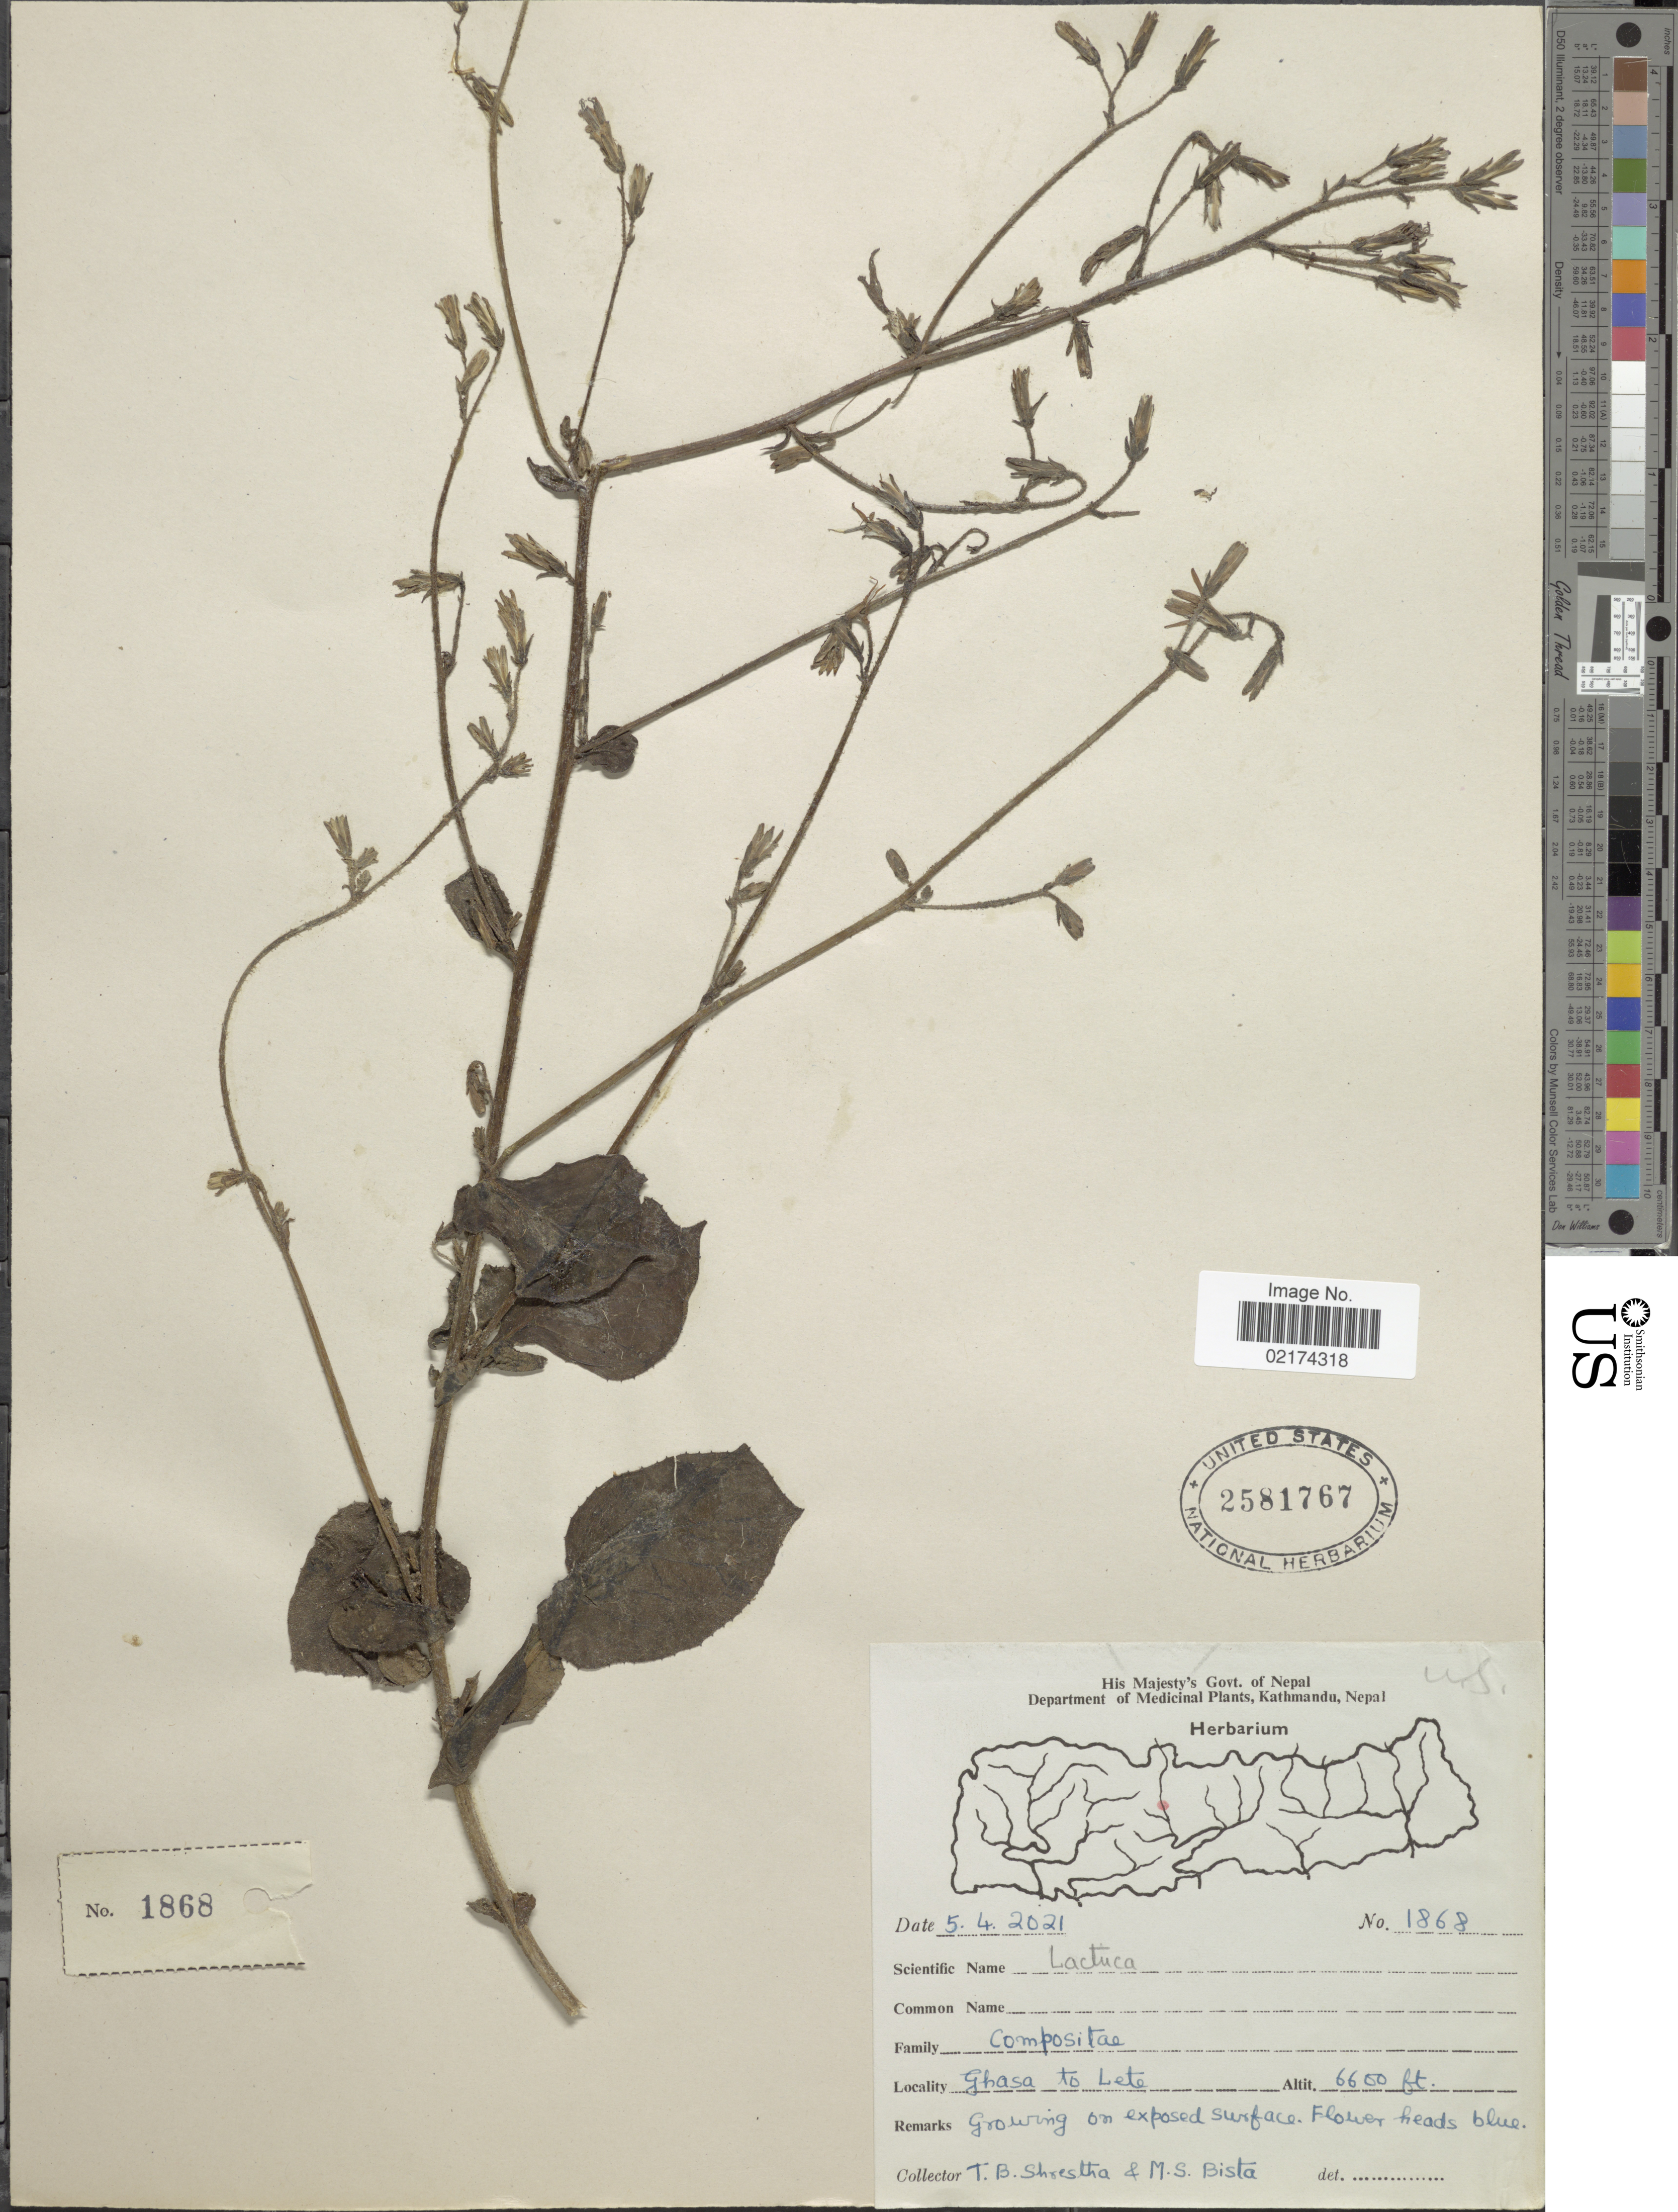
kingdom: Plantae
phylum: Tracheophyta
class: Magnoliopsida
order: Asterales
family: Asteraceae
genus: Lactuca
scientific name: Lactuca sp.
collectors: T. B. Shrestha & M. Bista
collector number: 1868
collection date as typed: Transcribed d/m/y: 5/4/2021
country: Nepal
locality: Ghasa to Lete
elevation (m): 2012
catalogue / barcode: US 2581767